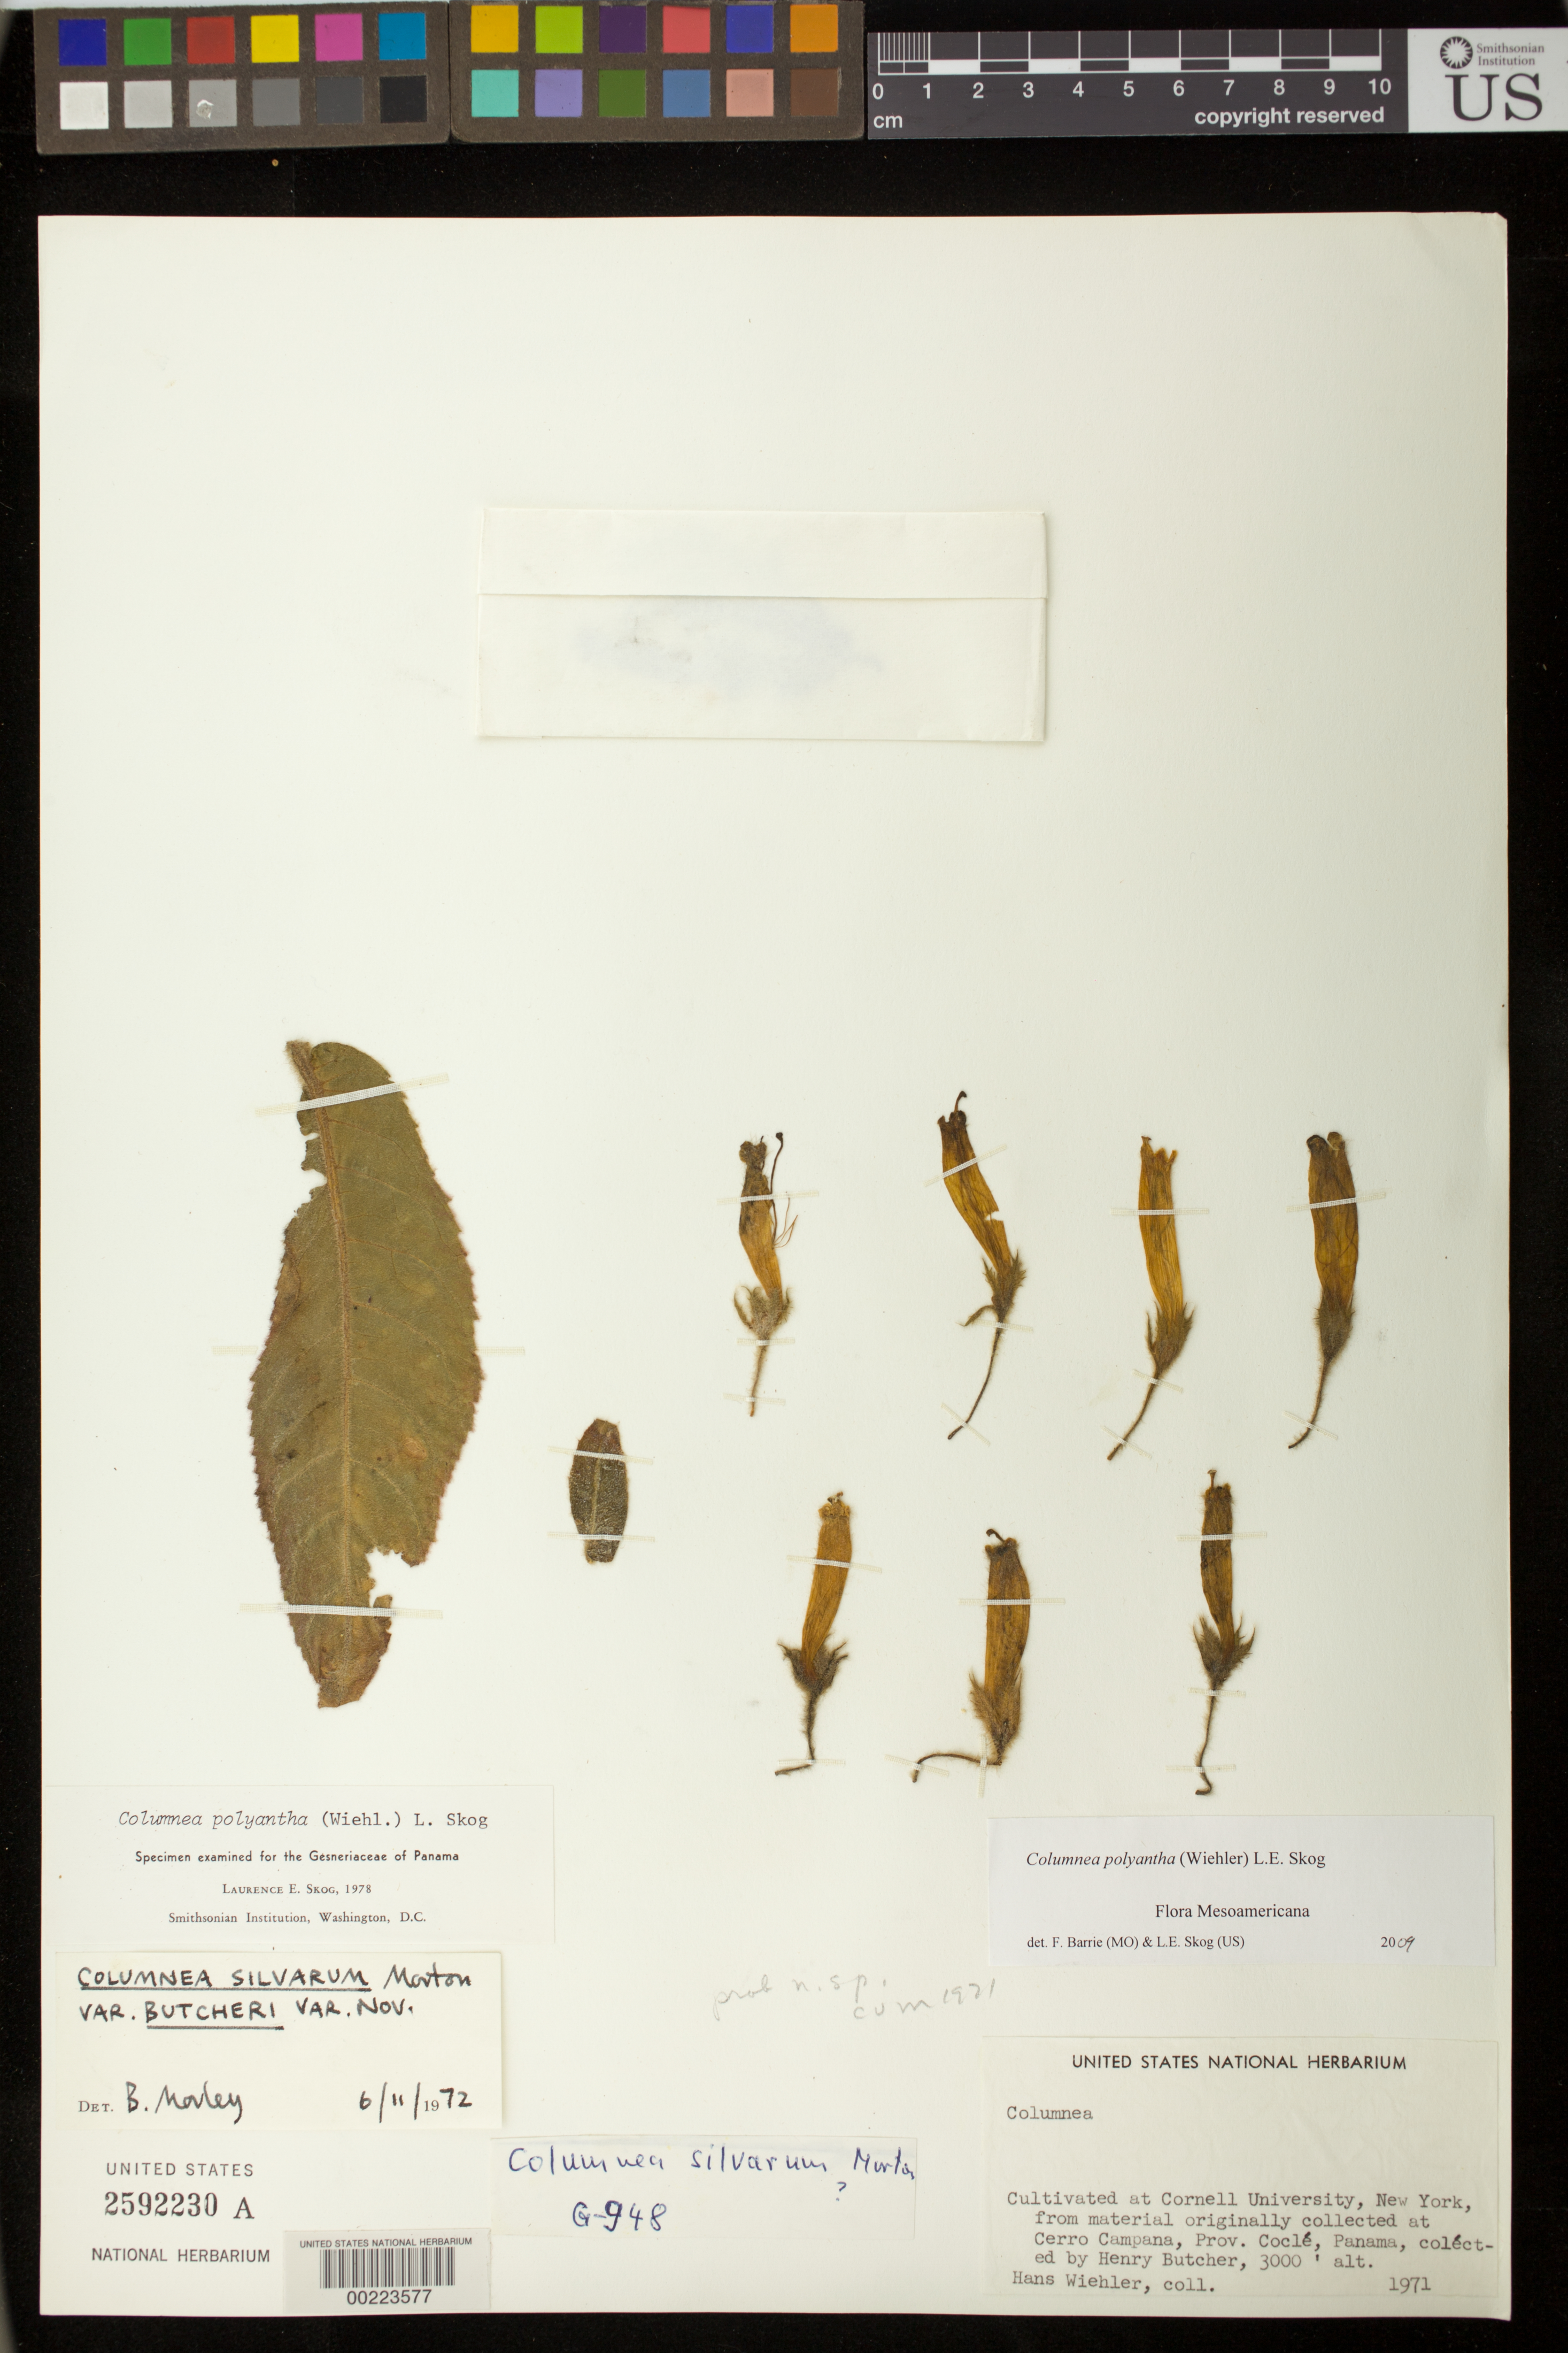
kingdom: Plantae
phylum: Tracheophyta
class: Magnoliopsida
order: Lamiales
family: Gesneriaceae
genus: Columnea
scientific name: Columnea polyantha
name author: (Wiehler) L.E. Skog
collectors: H. J. Wiehler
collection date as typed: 1971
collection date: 1971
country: Panama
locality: Panama: Cerro Campana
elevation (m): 914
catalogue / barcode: US 2592230A